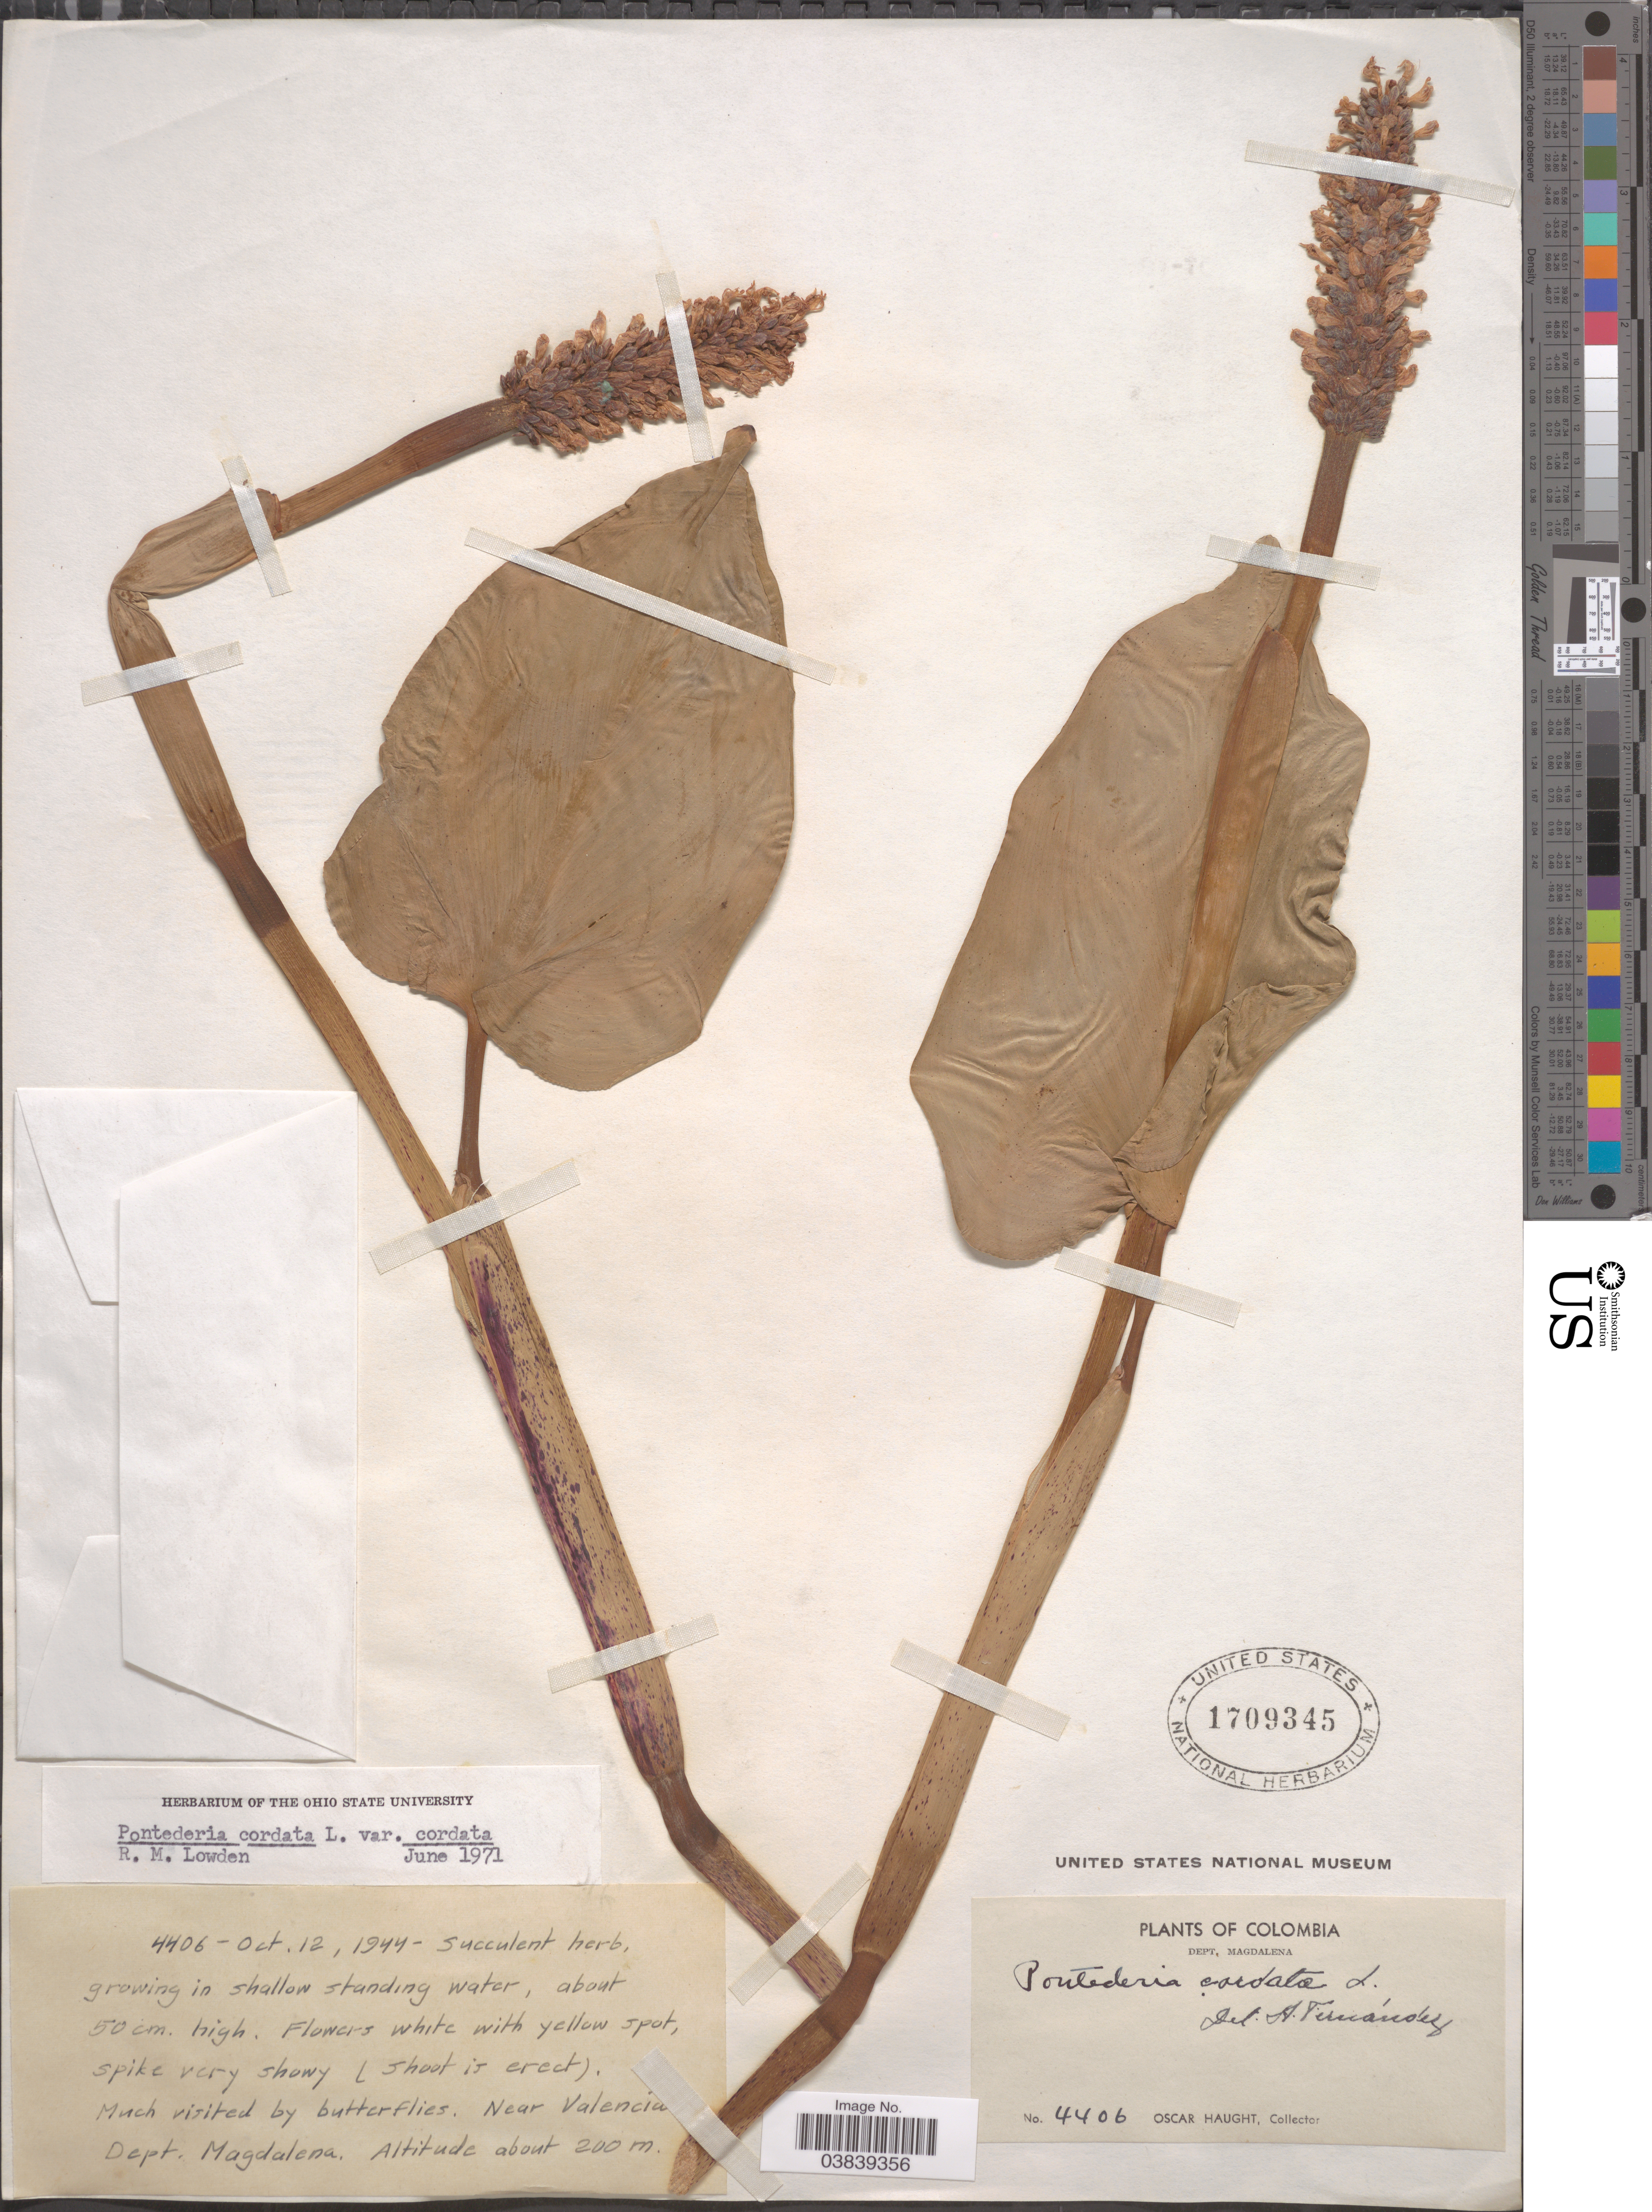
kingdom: Plantae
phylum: Tracheophyta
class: Liliopsida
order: Commelinales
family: Pontederiaceae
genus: Pontederia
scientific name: Pontederia cordata var. cordata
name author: L.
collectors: O. L. Haught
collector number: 4406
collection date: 1944-10-12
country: Colombia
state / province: Magdalena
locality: Dept. Magdalena. Near Valencia.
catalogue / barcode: US 1709345